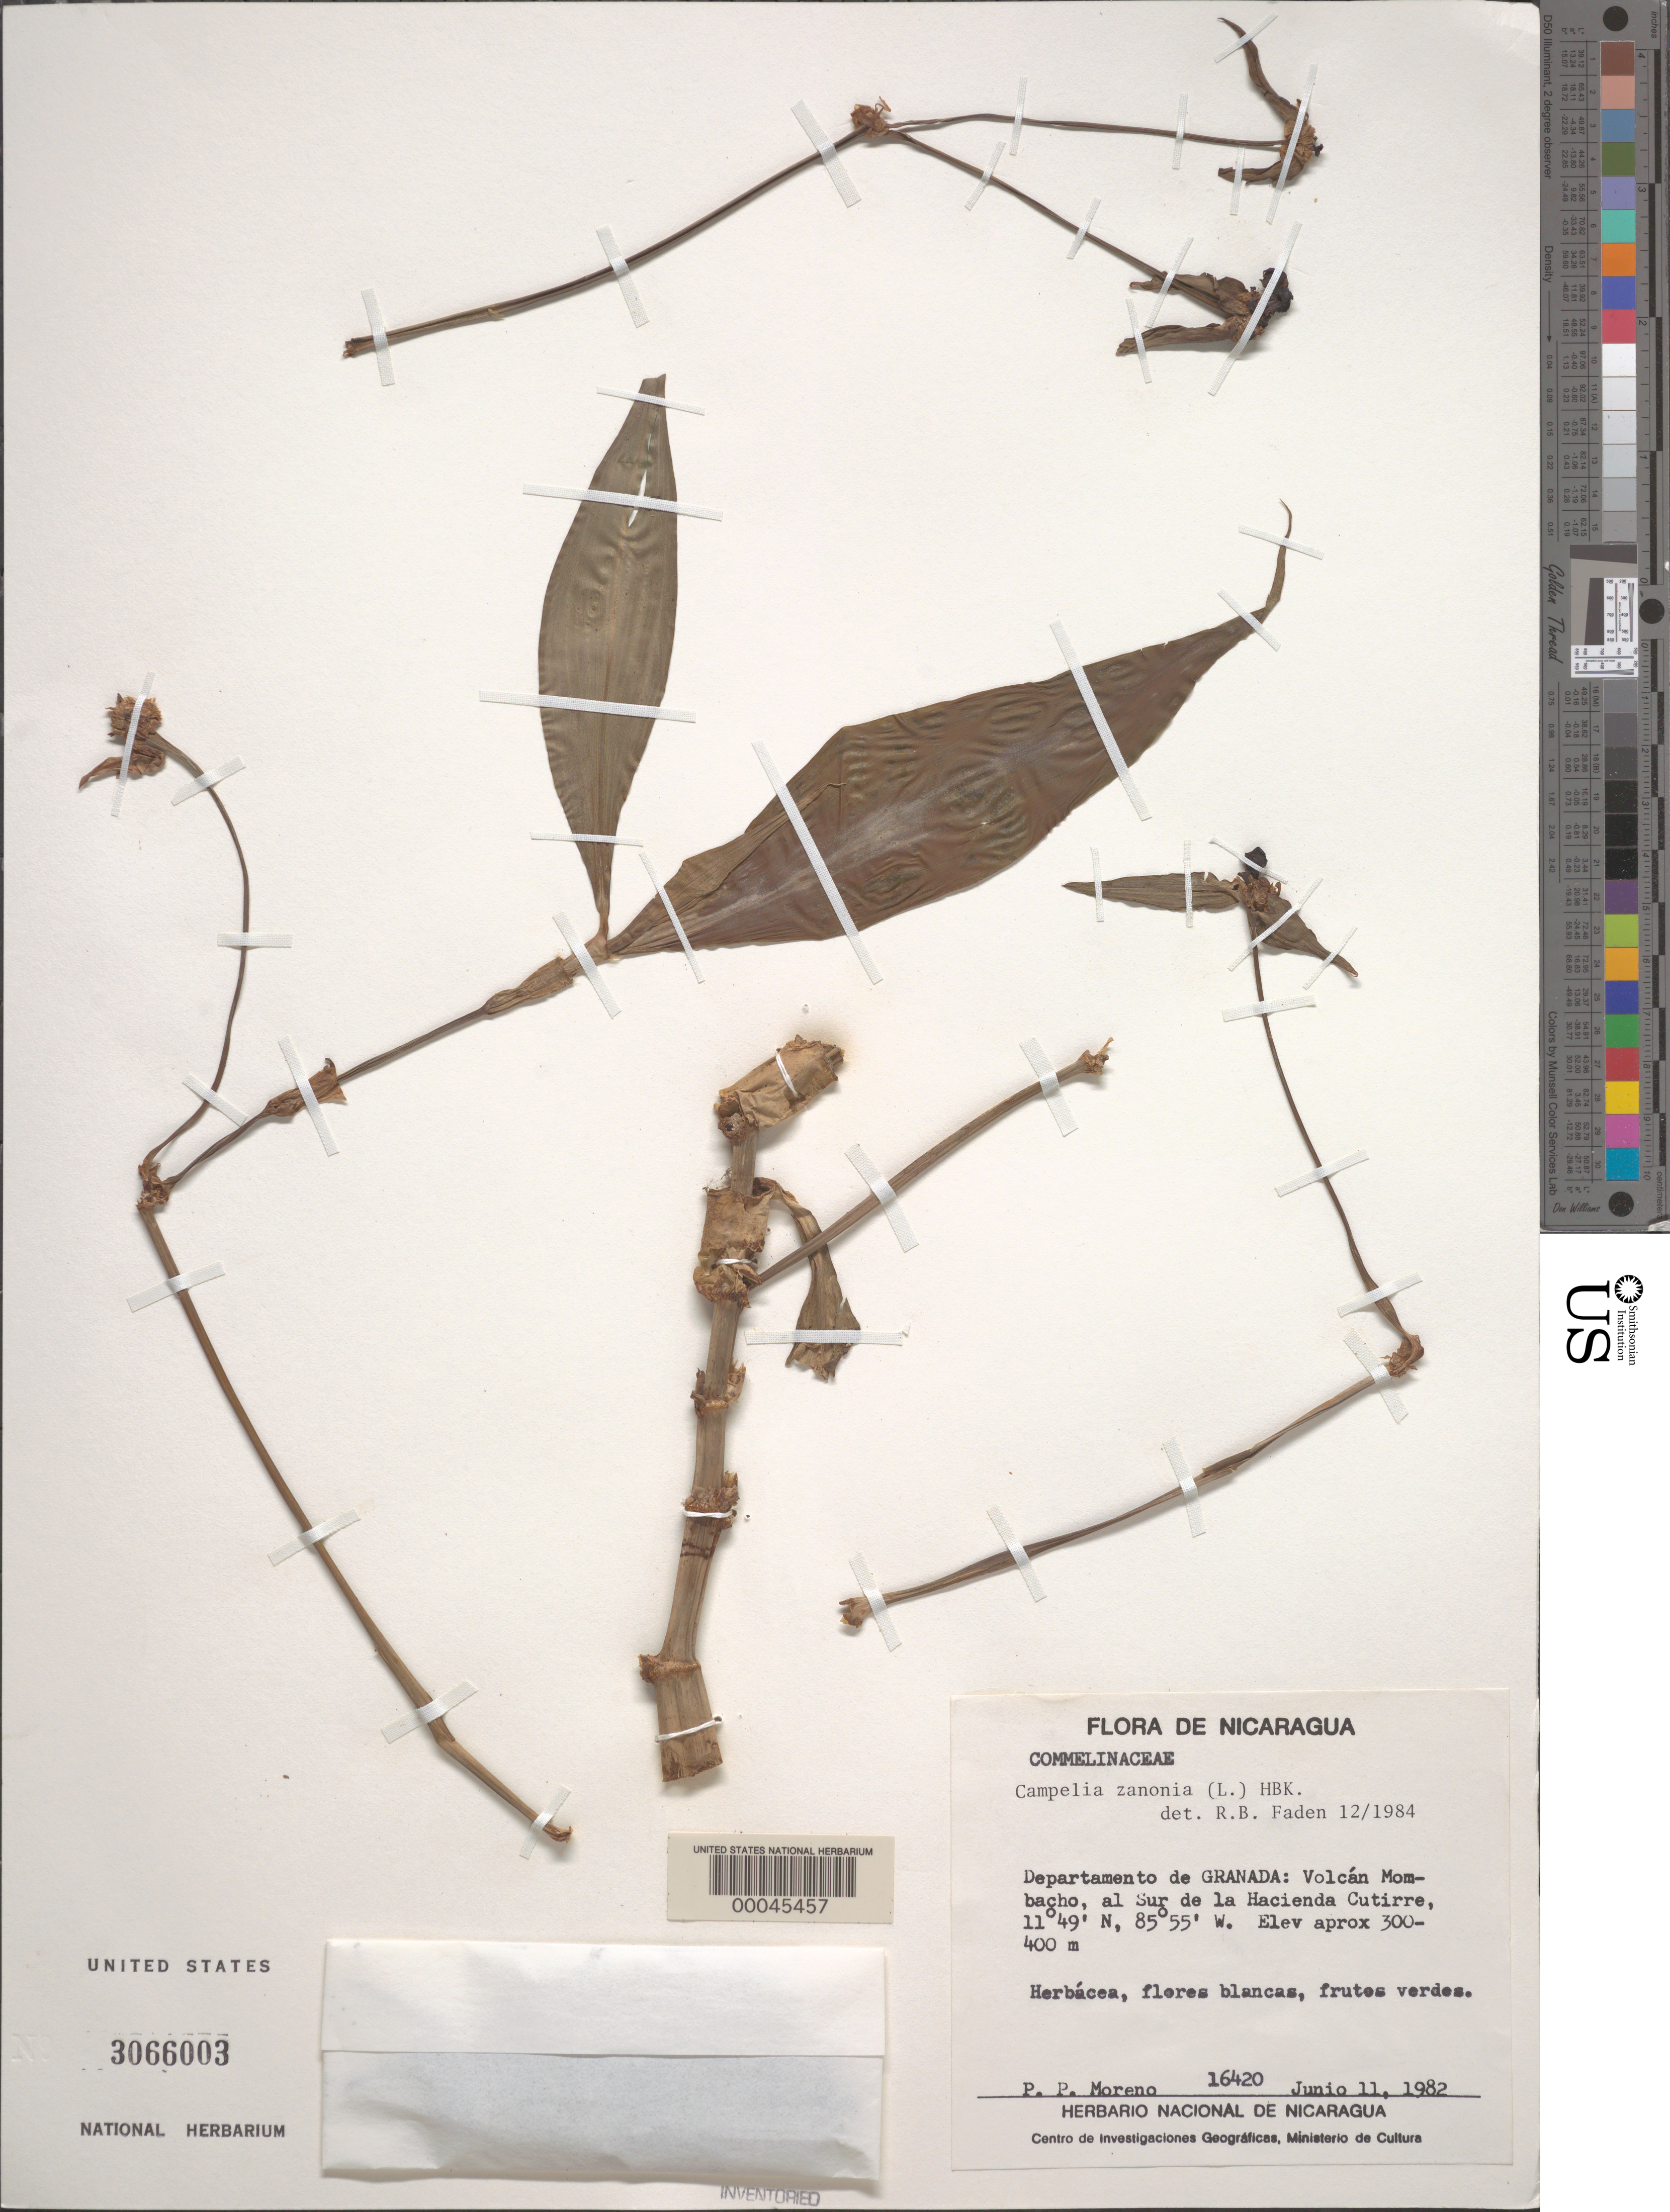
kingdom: Plantae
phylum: Tracheophyta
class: Liliopsida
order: Commelinales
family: Commelinaceae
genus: Commelina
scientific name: Commelina zanonia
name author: L.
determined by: Faden, Robert B., (US), Smithsonian Institution - National Museum of Natural History (UNITED STATES)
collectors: P. Moreno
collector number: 16420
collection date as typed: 11 Jun 1982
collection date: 1982-06-11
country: Nicaragua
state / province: Granada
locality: Volcan mombacho, s of hacienda cutirre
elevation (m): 300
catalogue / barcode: US 3066003